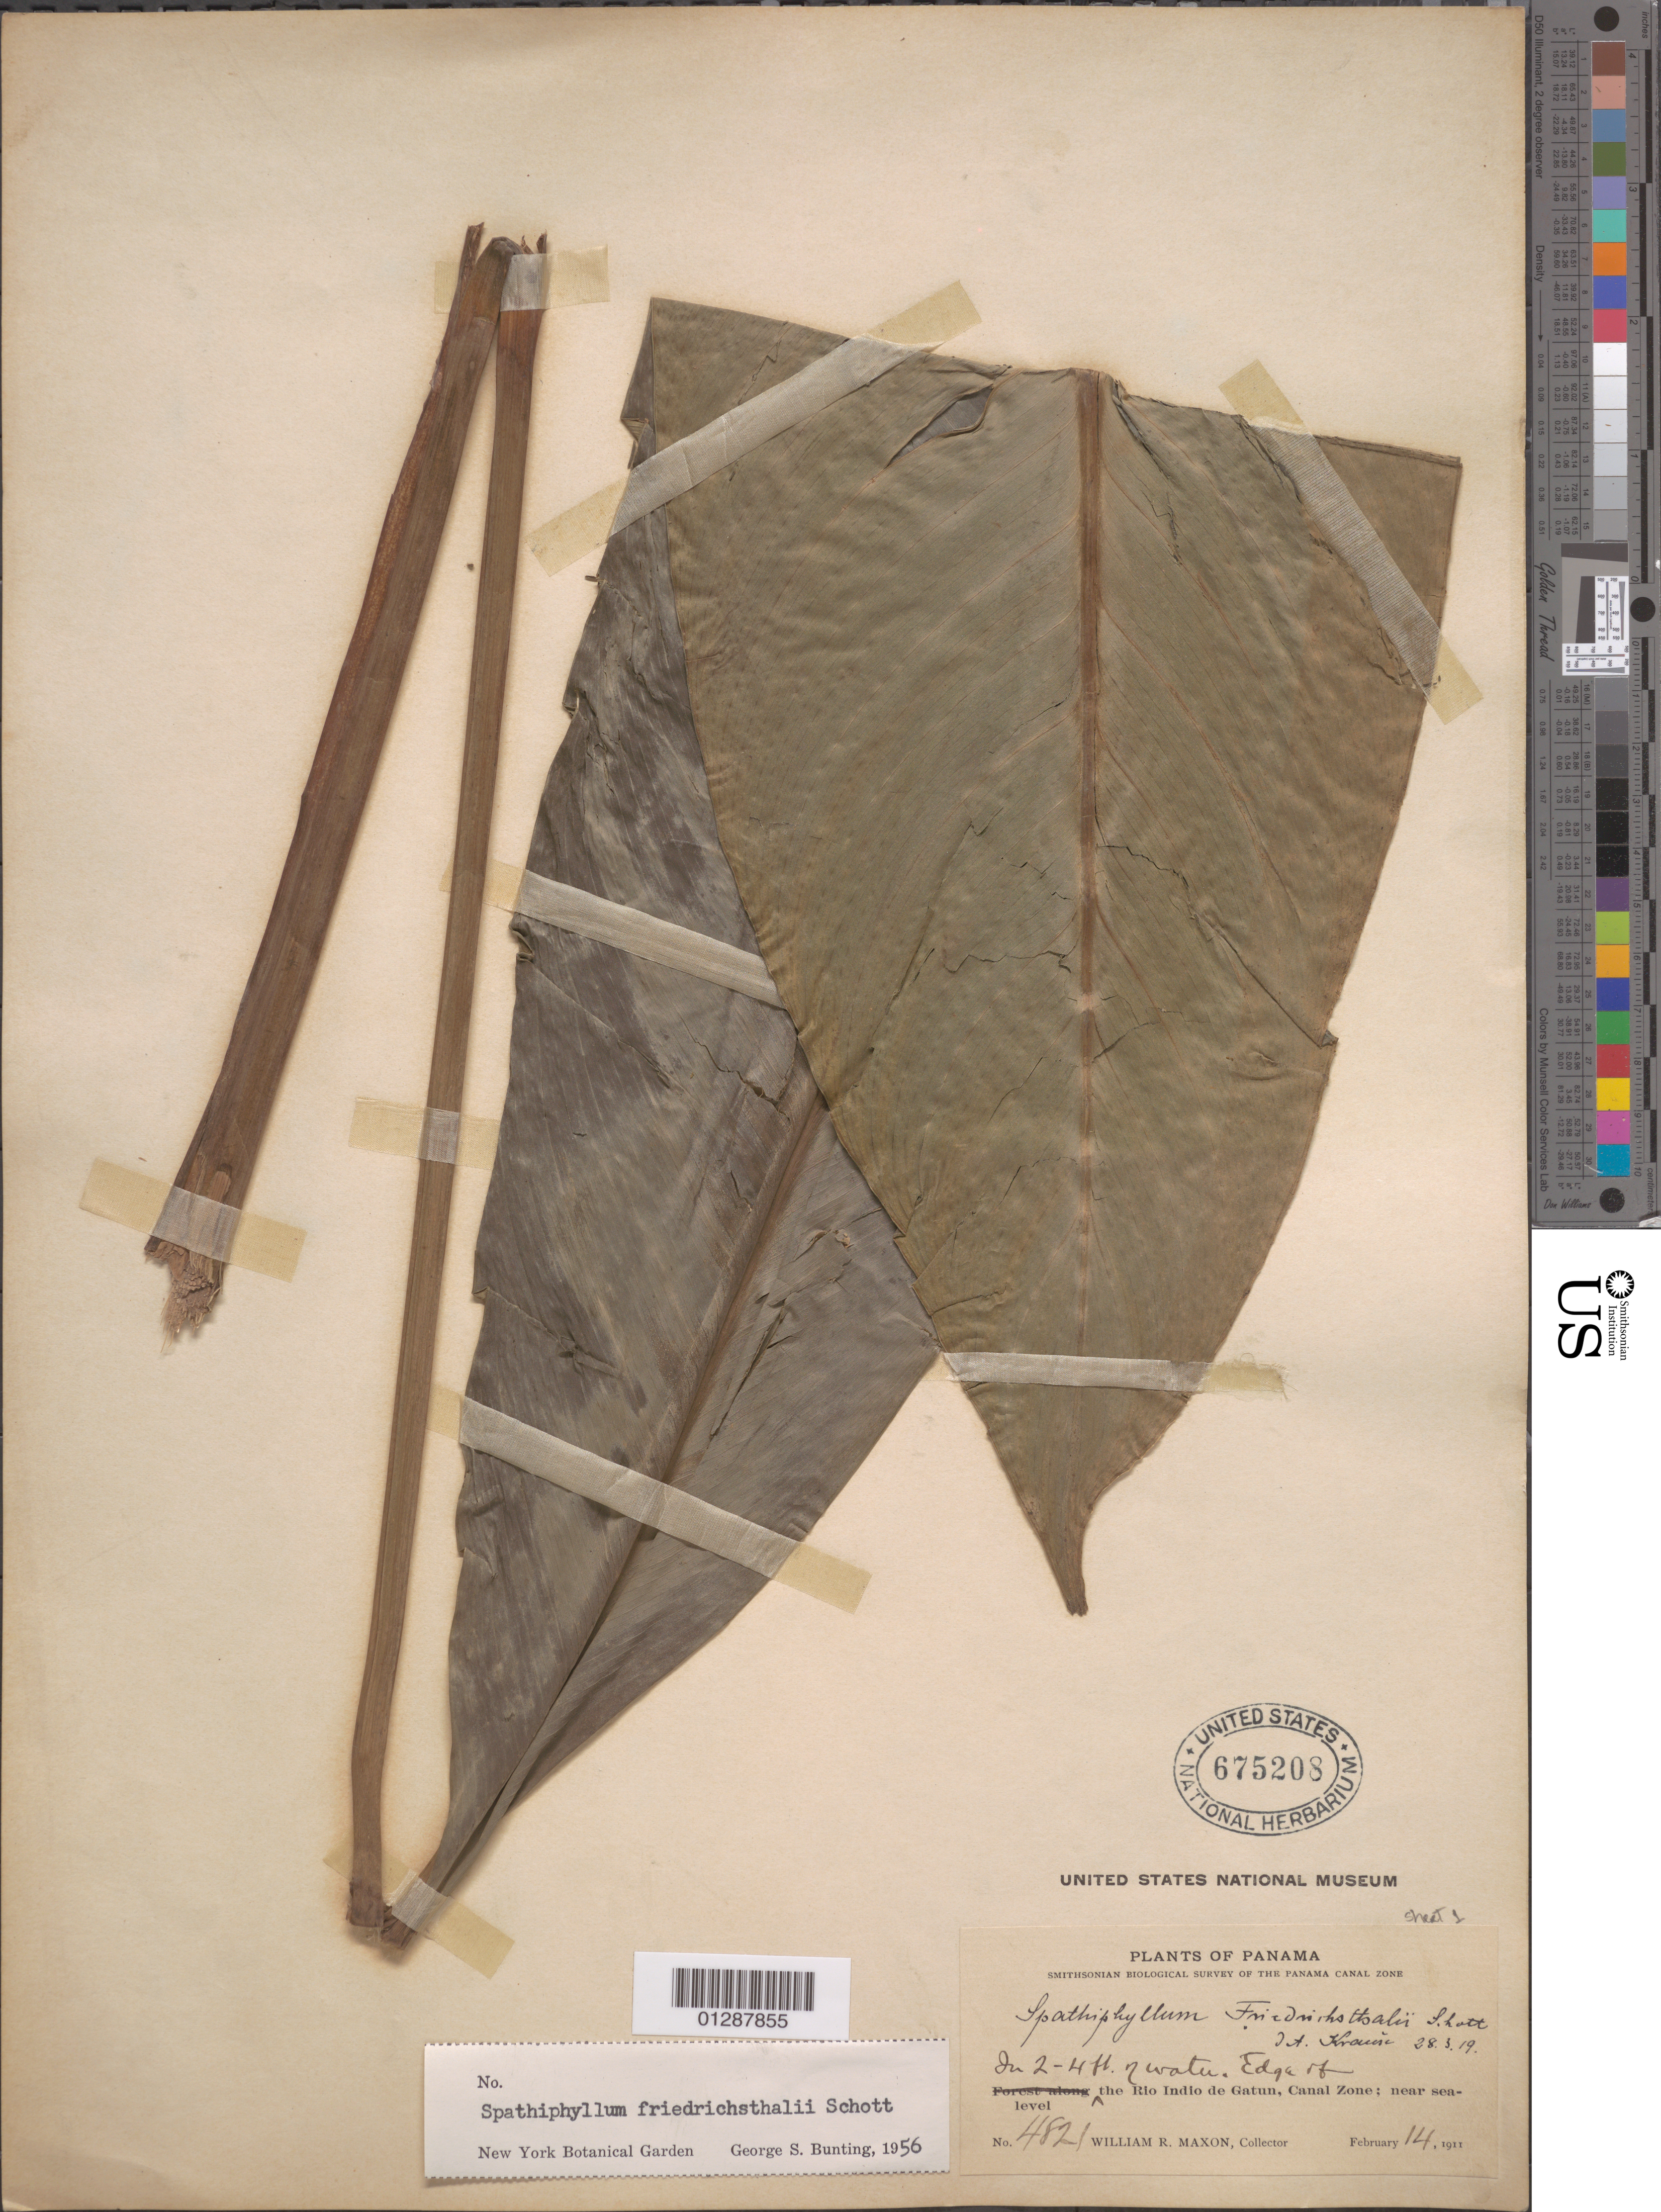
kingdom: Plantae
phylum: Tracheophyta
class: Liliopsida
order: Alismatales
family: Araceae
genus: Spathiphyllum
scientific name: Spathiphyllum friedrichsthalii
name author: Schott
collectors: W. R. Maxon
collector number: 4821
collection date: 1911-02-14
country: Panama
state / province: Colón / Panamá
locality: Edge of the Rio Indio of Gatun, Canal Zone.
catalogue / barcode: US 675208